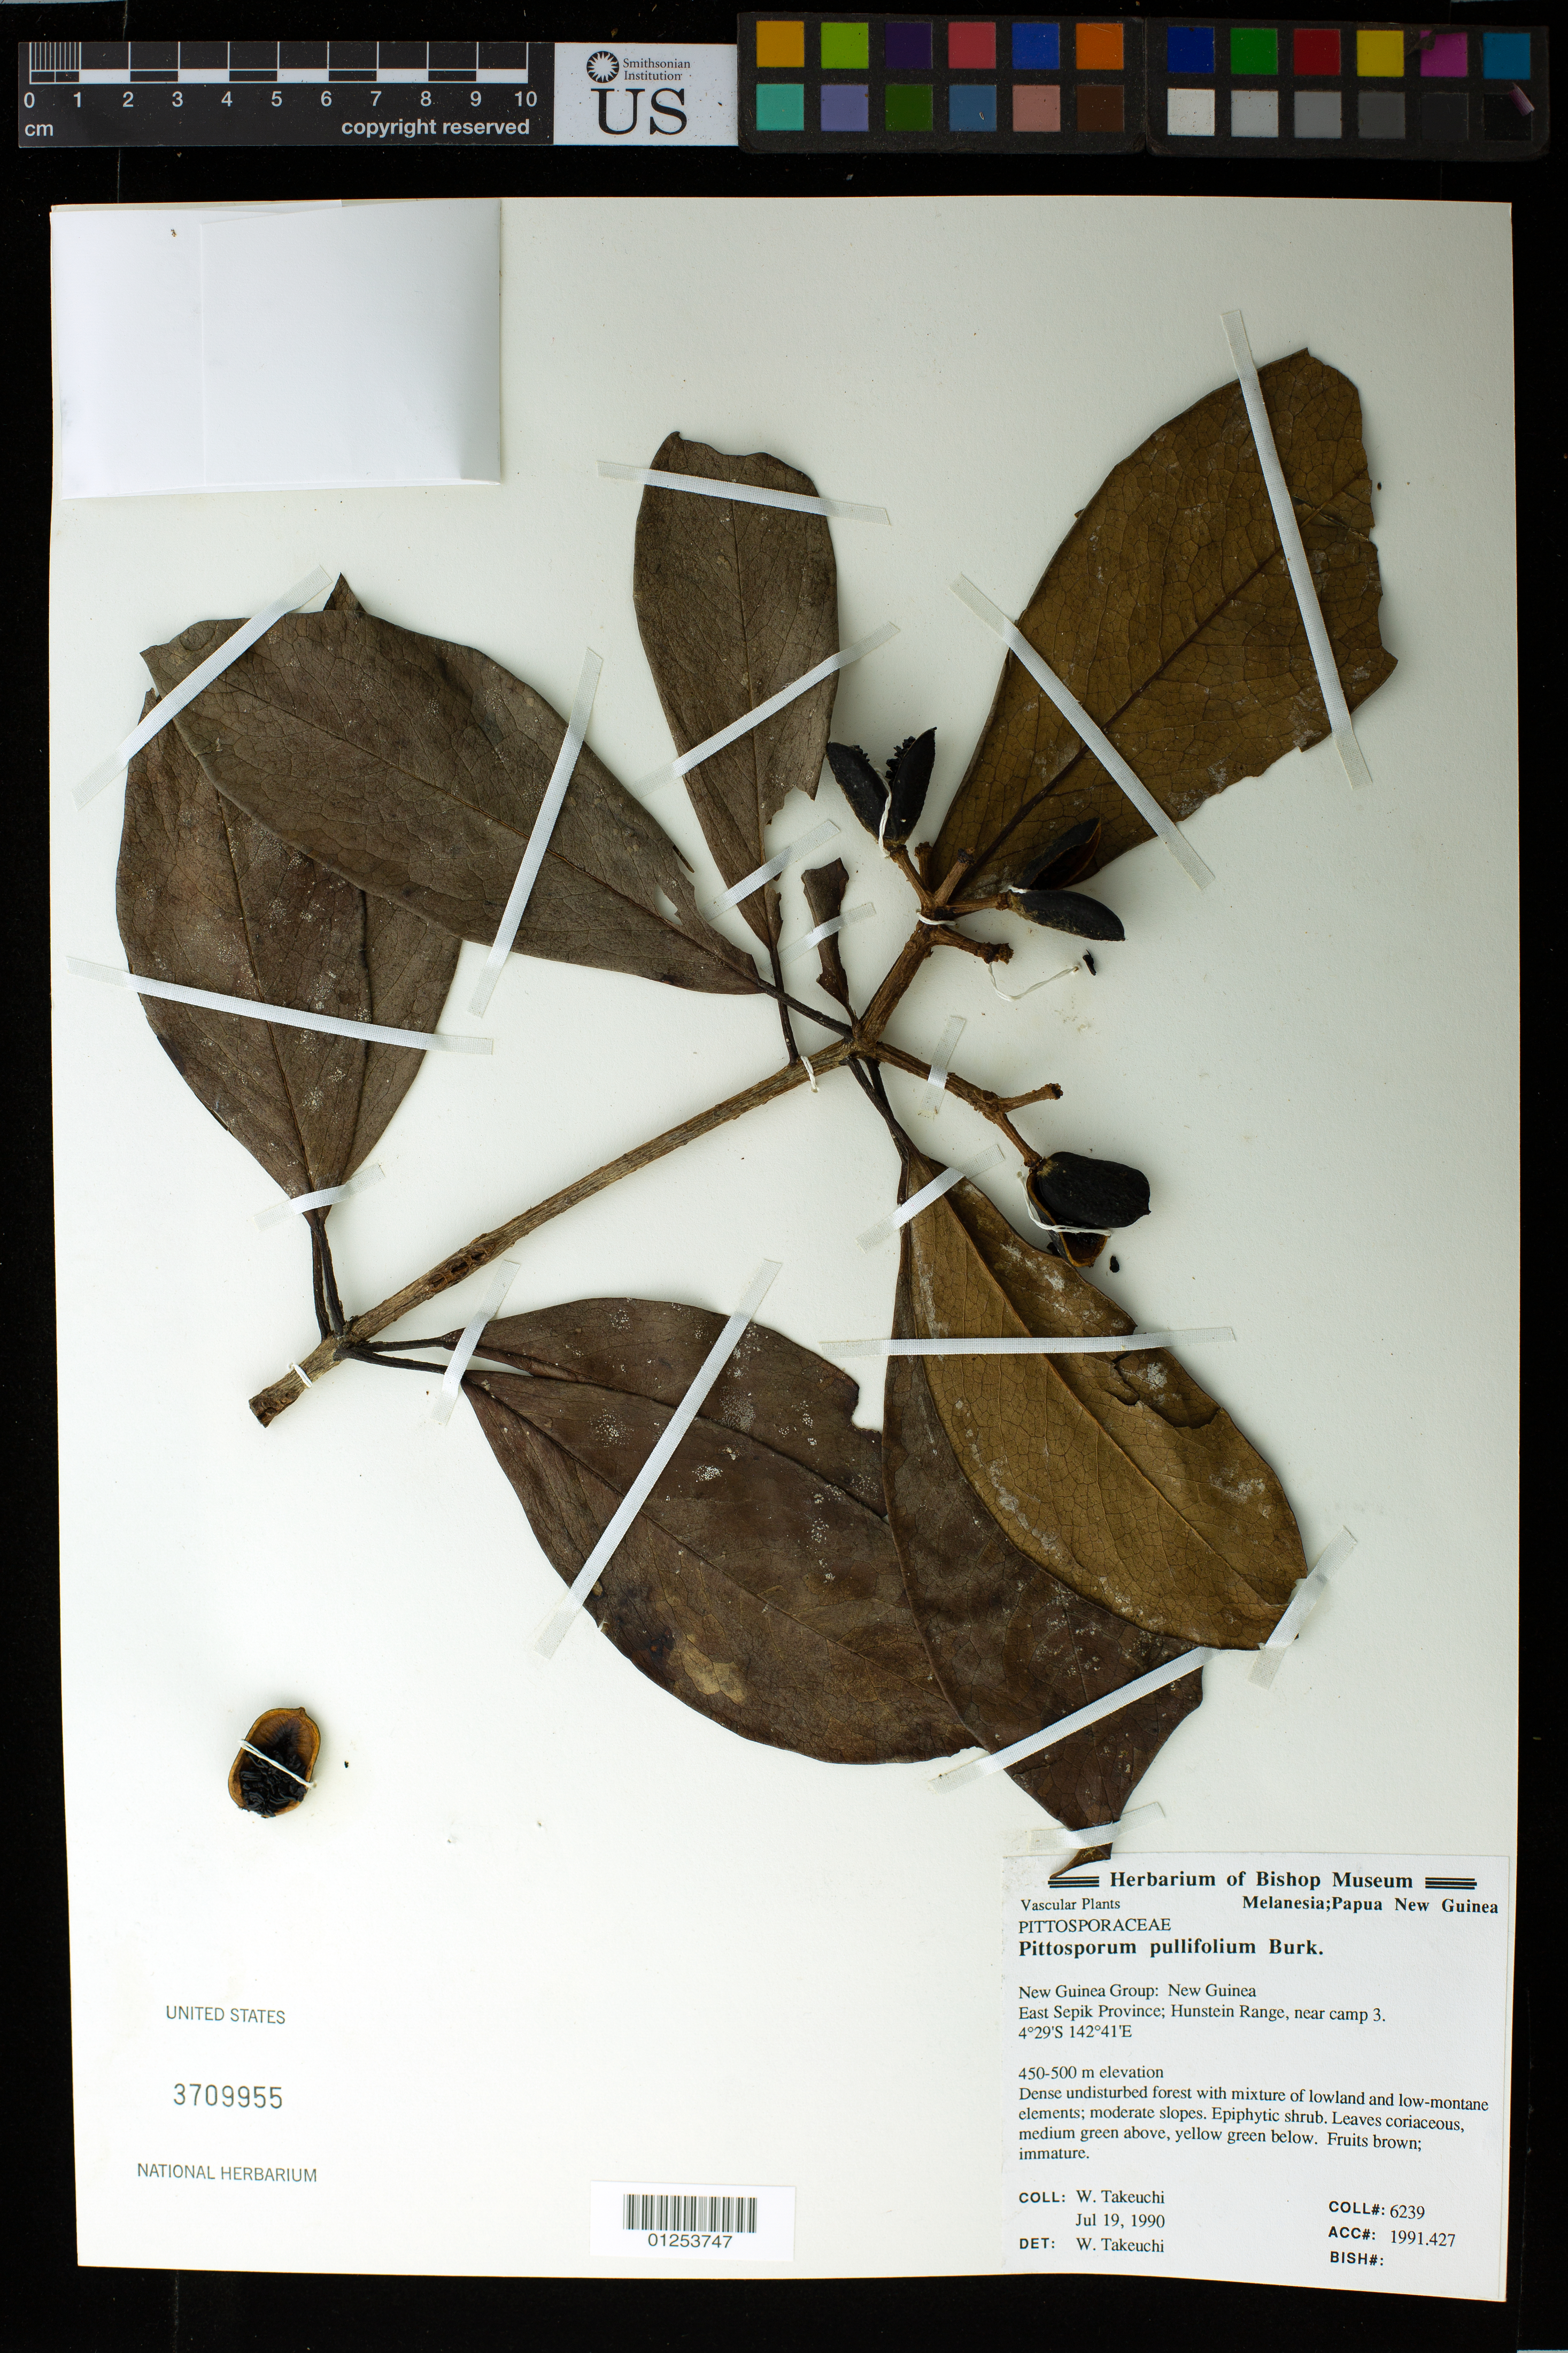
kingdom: Plantae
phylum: Tracheophyta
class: Magnoliopsida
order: Apiales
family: Pittosporaceae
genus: Pittosporum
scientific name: Pittosporum pullifolium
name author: Burkill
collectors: W. Takeuchi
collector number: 6239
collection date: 1990-07-19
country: Papua New Guinea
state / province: East Sepik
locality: Hunstein Range, near camp 3.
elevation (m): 450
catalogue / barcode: US 3709955